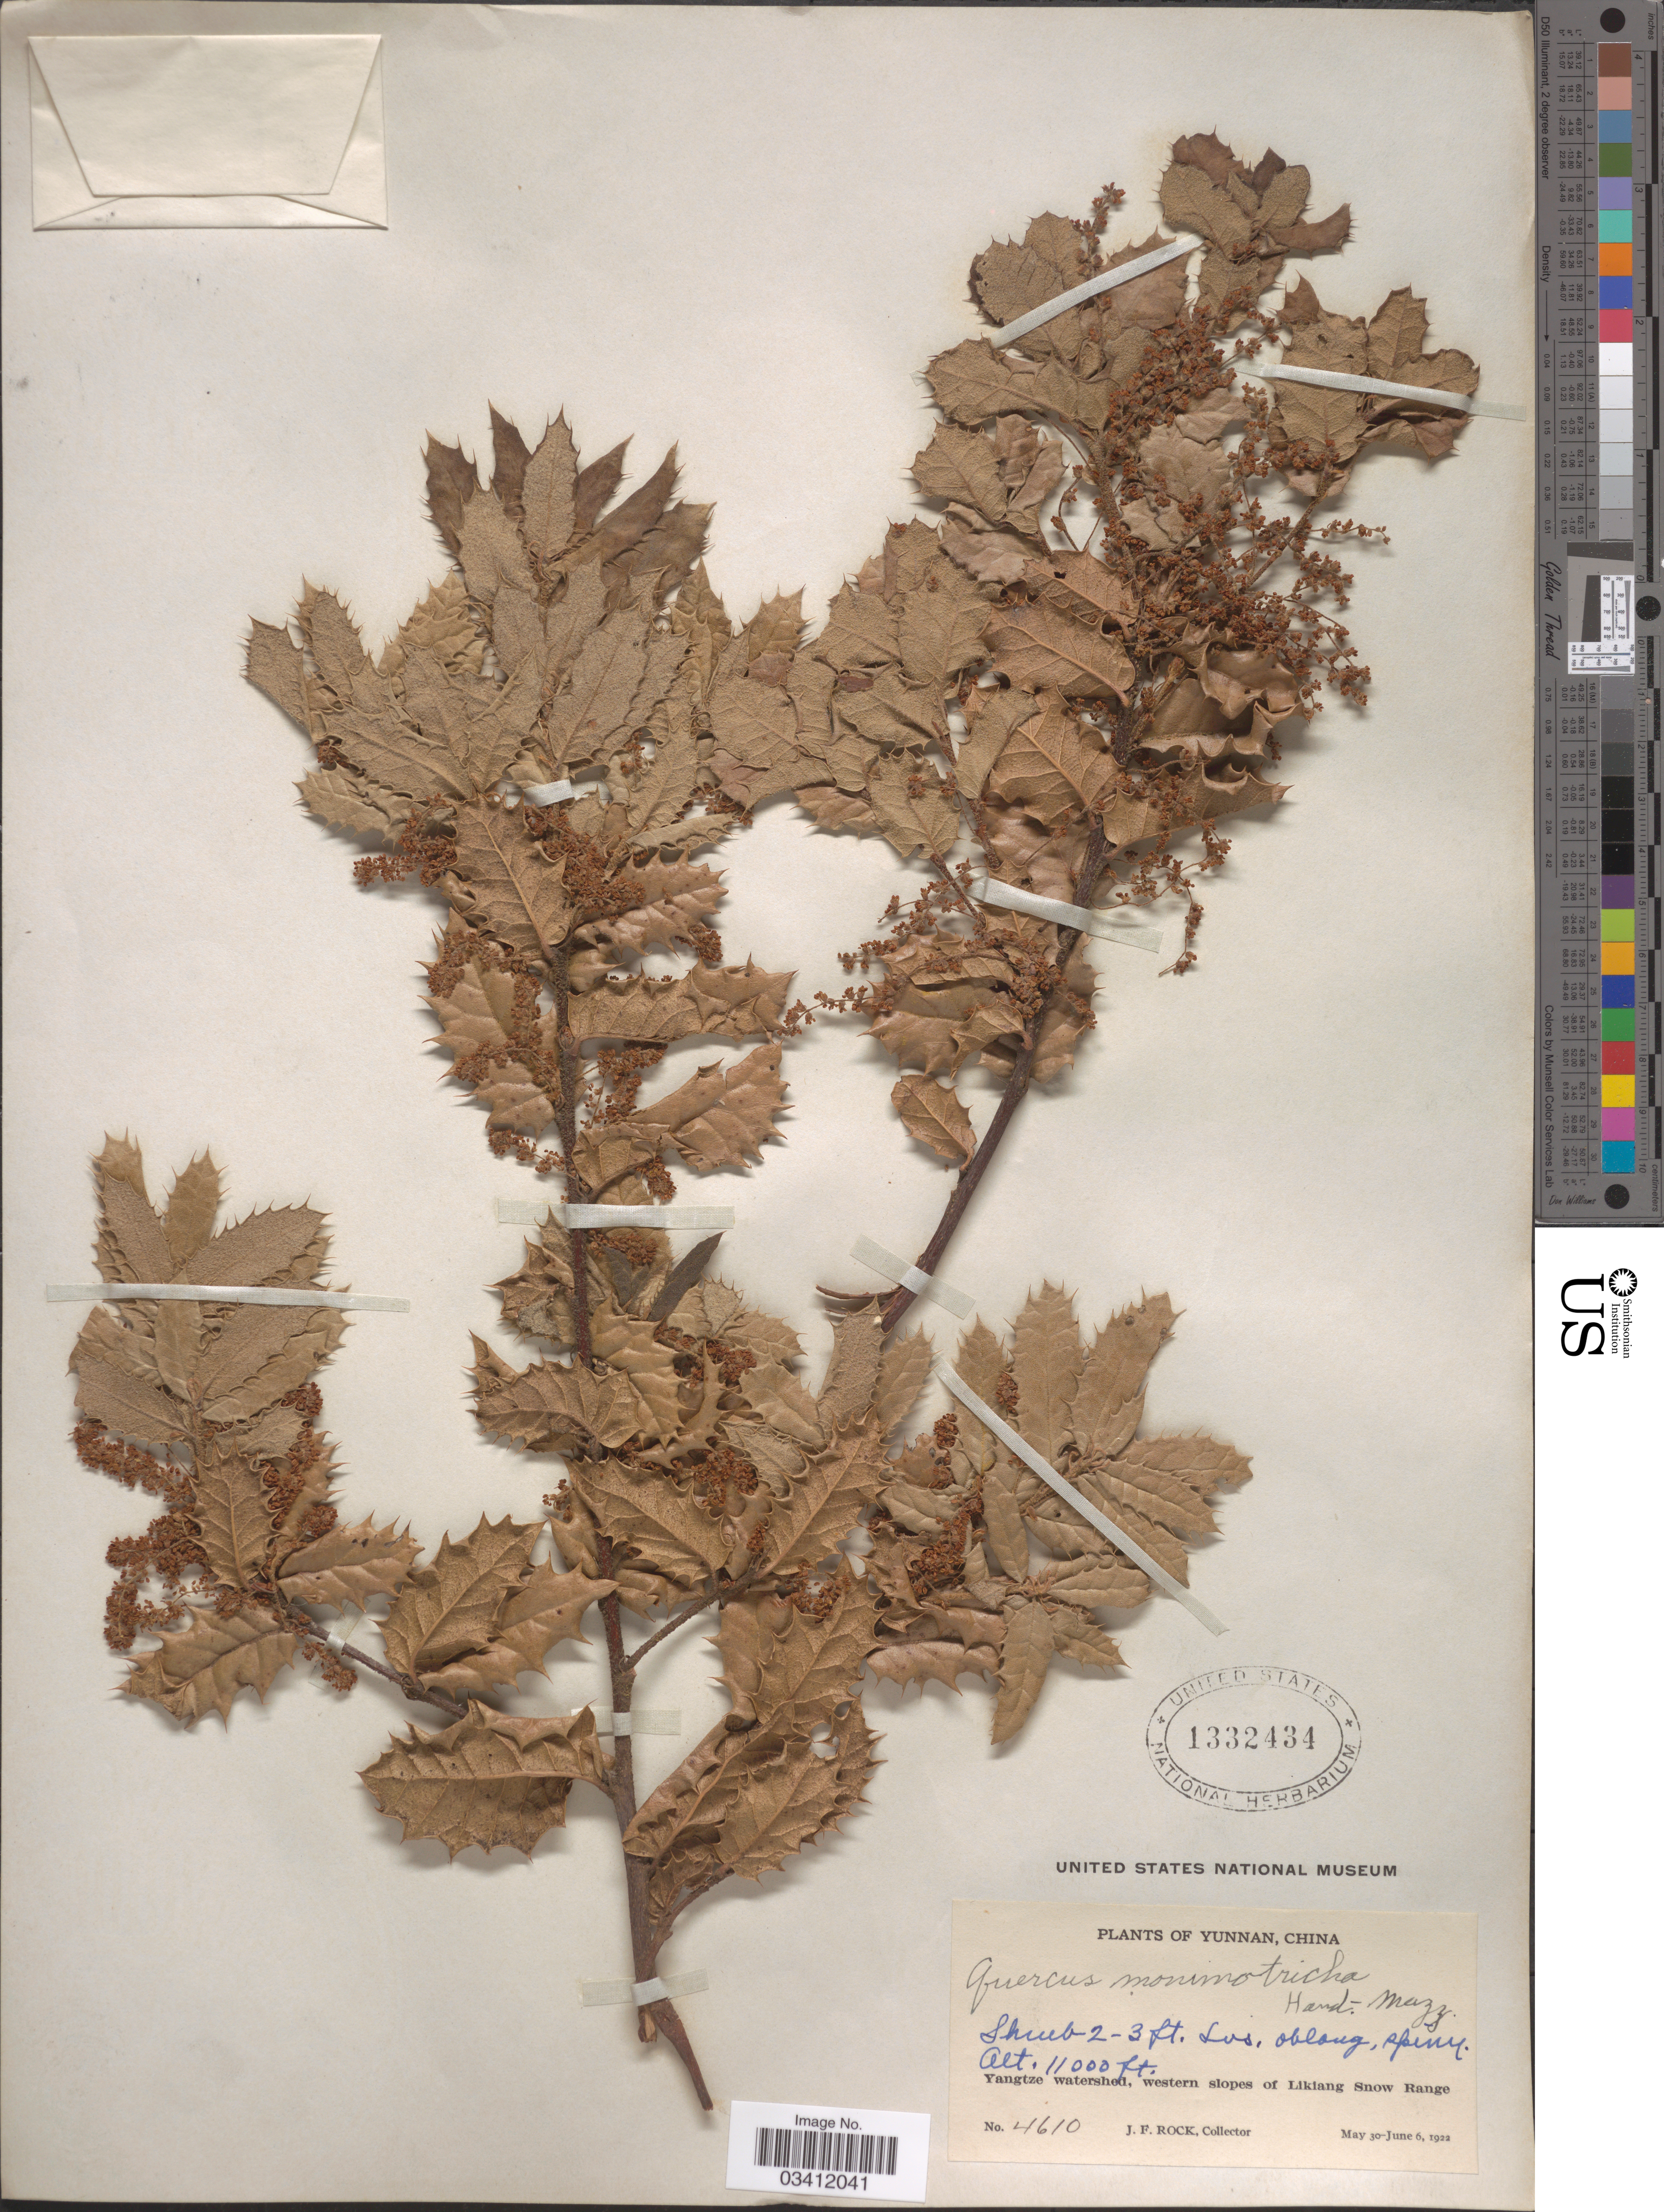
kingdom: Plantae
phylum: Tracheophyta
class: Magnoliopsida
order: Fagales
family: Fagaceae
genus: Quercus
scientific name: Quercus monimotricha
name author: Hand.-Mazz.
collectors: J. Rock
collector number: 4610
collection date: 1922-05-30/1922-06-06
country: China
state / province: Yunnan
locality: Yangtze watershed, western slopes of Likiang Snow Range.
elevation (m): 3353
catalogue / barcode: US 1332434